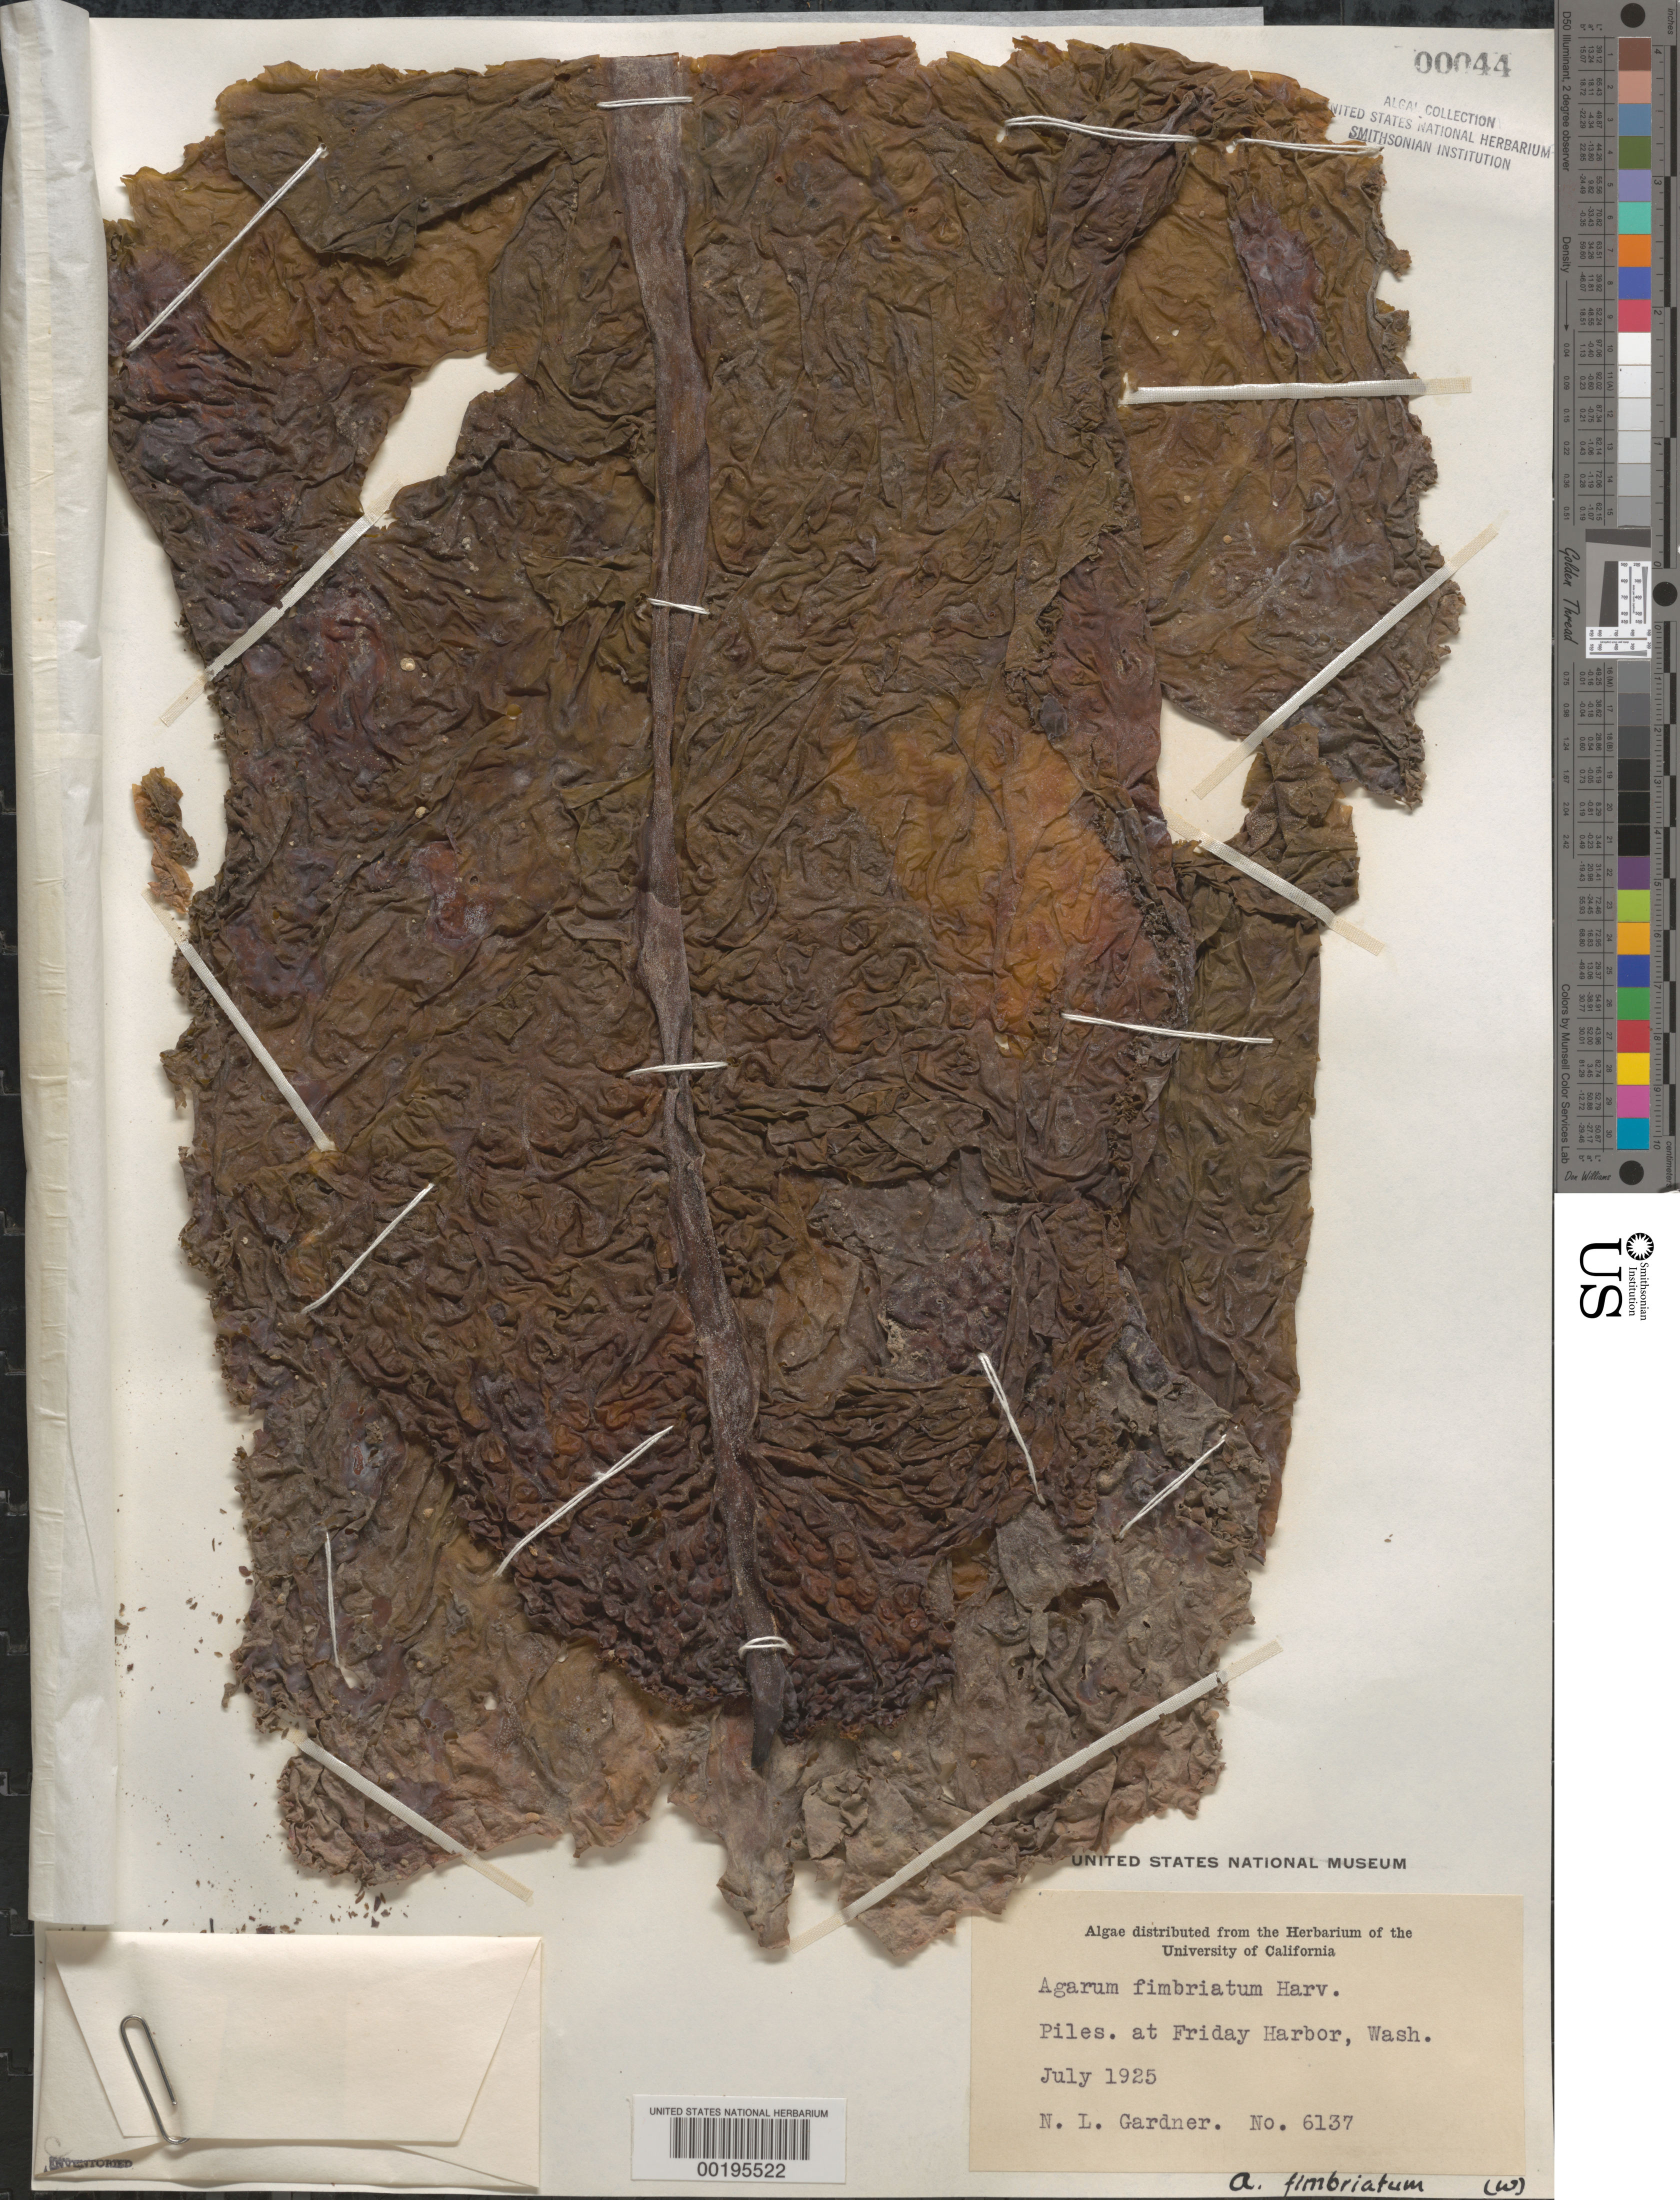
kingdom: Chromista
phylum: Ochrophyta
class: Phaeophyceae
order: Laminariales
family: Agaraceae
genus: Neoagarum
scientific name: Neoagarum fimbriatum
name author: (Harvey) H.Kawai & Hanyuda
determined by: Algae name updating Project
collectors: N. Gardner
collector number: NLG 6137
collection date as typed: Jul 1925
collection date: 1925-07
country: United States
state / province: Washington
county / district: San Juan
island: San Juan Island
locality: Friday Harbor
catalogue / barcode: US 44